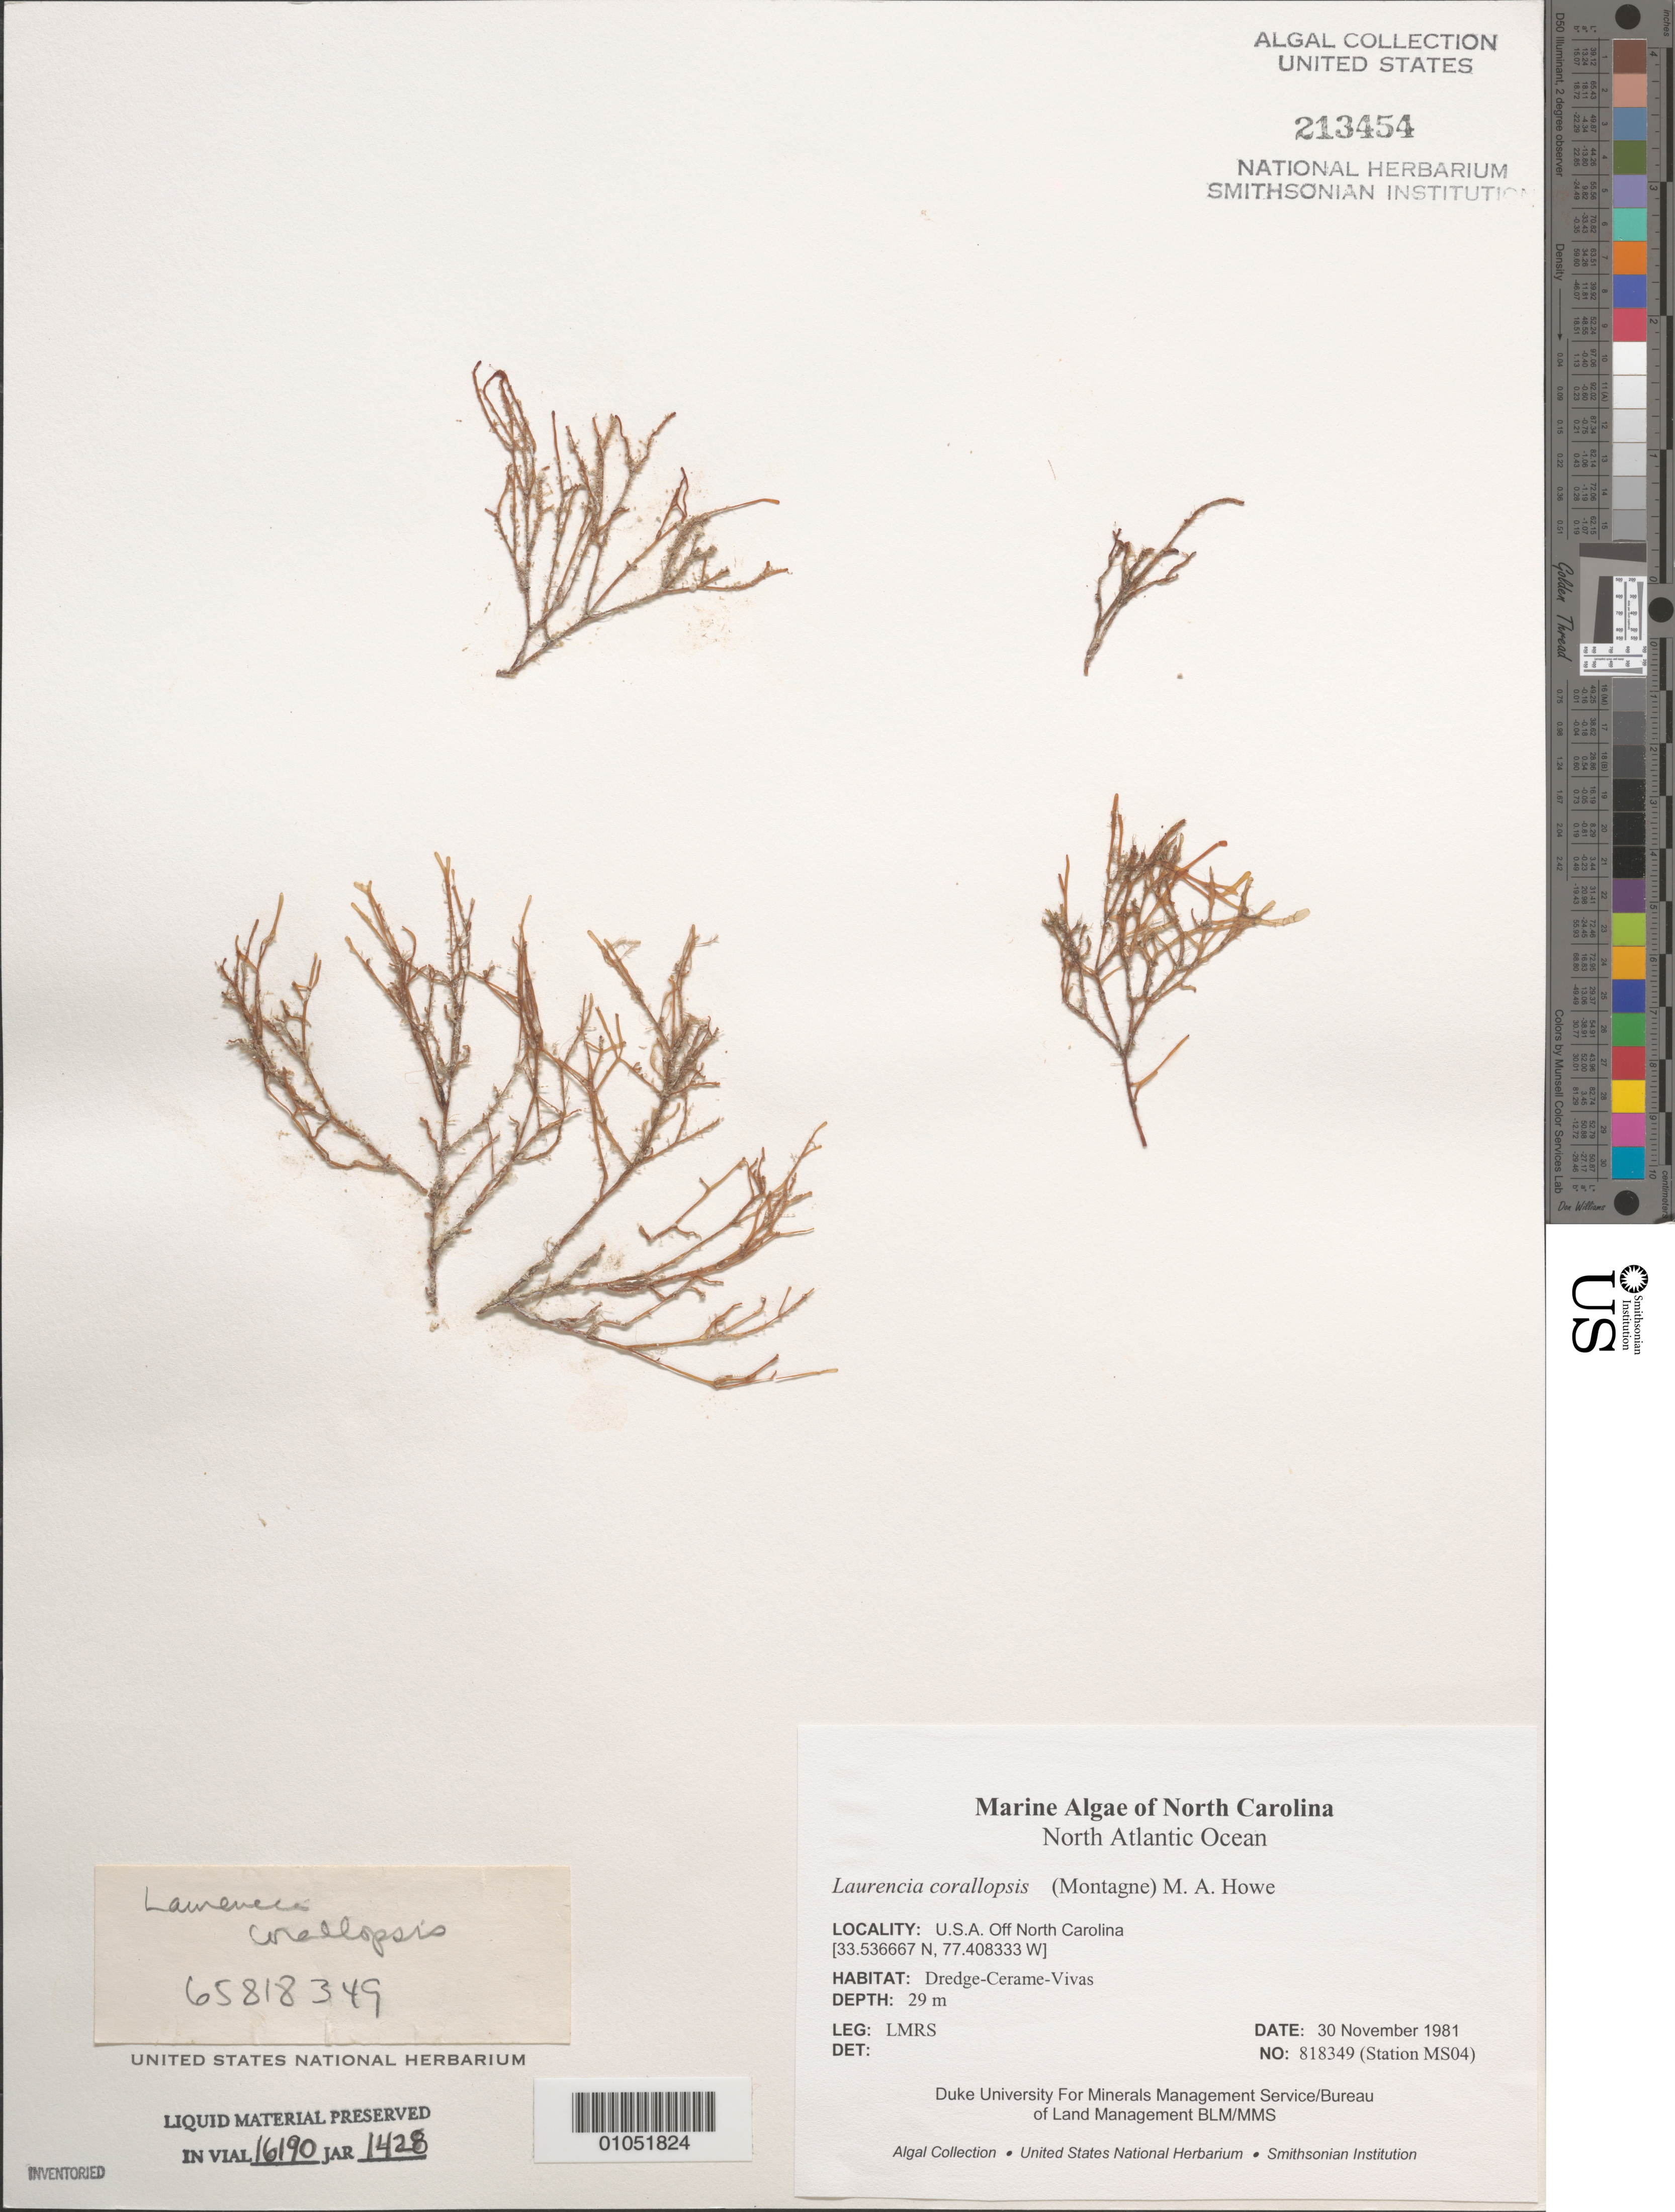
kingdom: Plantae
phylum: Rhodophyta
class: Florideophyceae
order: Ceramiales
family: Rhodomelaceae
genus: Palisada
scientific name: Palisada corallopsis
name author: (Montagne) Sentíes et al.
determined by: Algae name updating Project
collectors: LMRS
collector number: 818349 (Station MS04)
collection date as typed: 30 Nov 1981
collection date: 1981-11-30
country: United States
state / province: North Carolina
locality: North Atlantic Ocean off North Carolina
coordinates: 33.536667 N, 77.408333 W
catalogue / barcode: US 213454